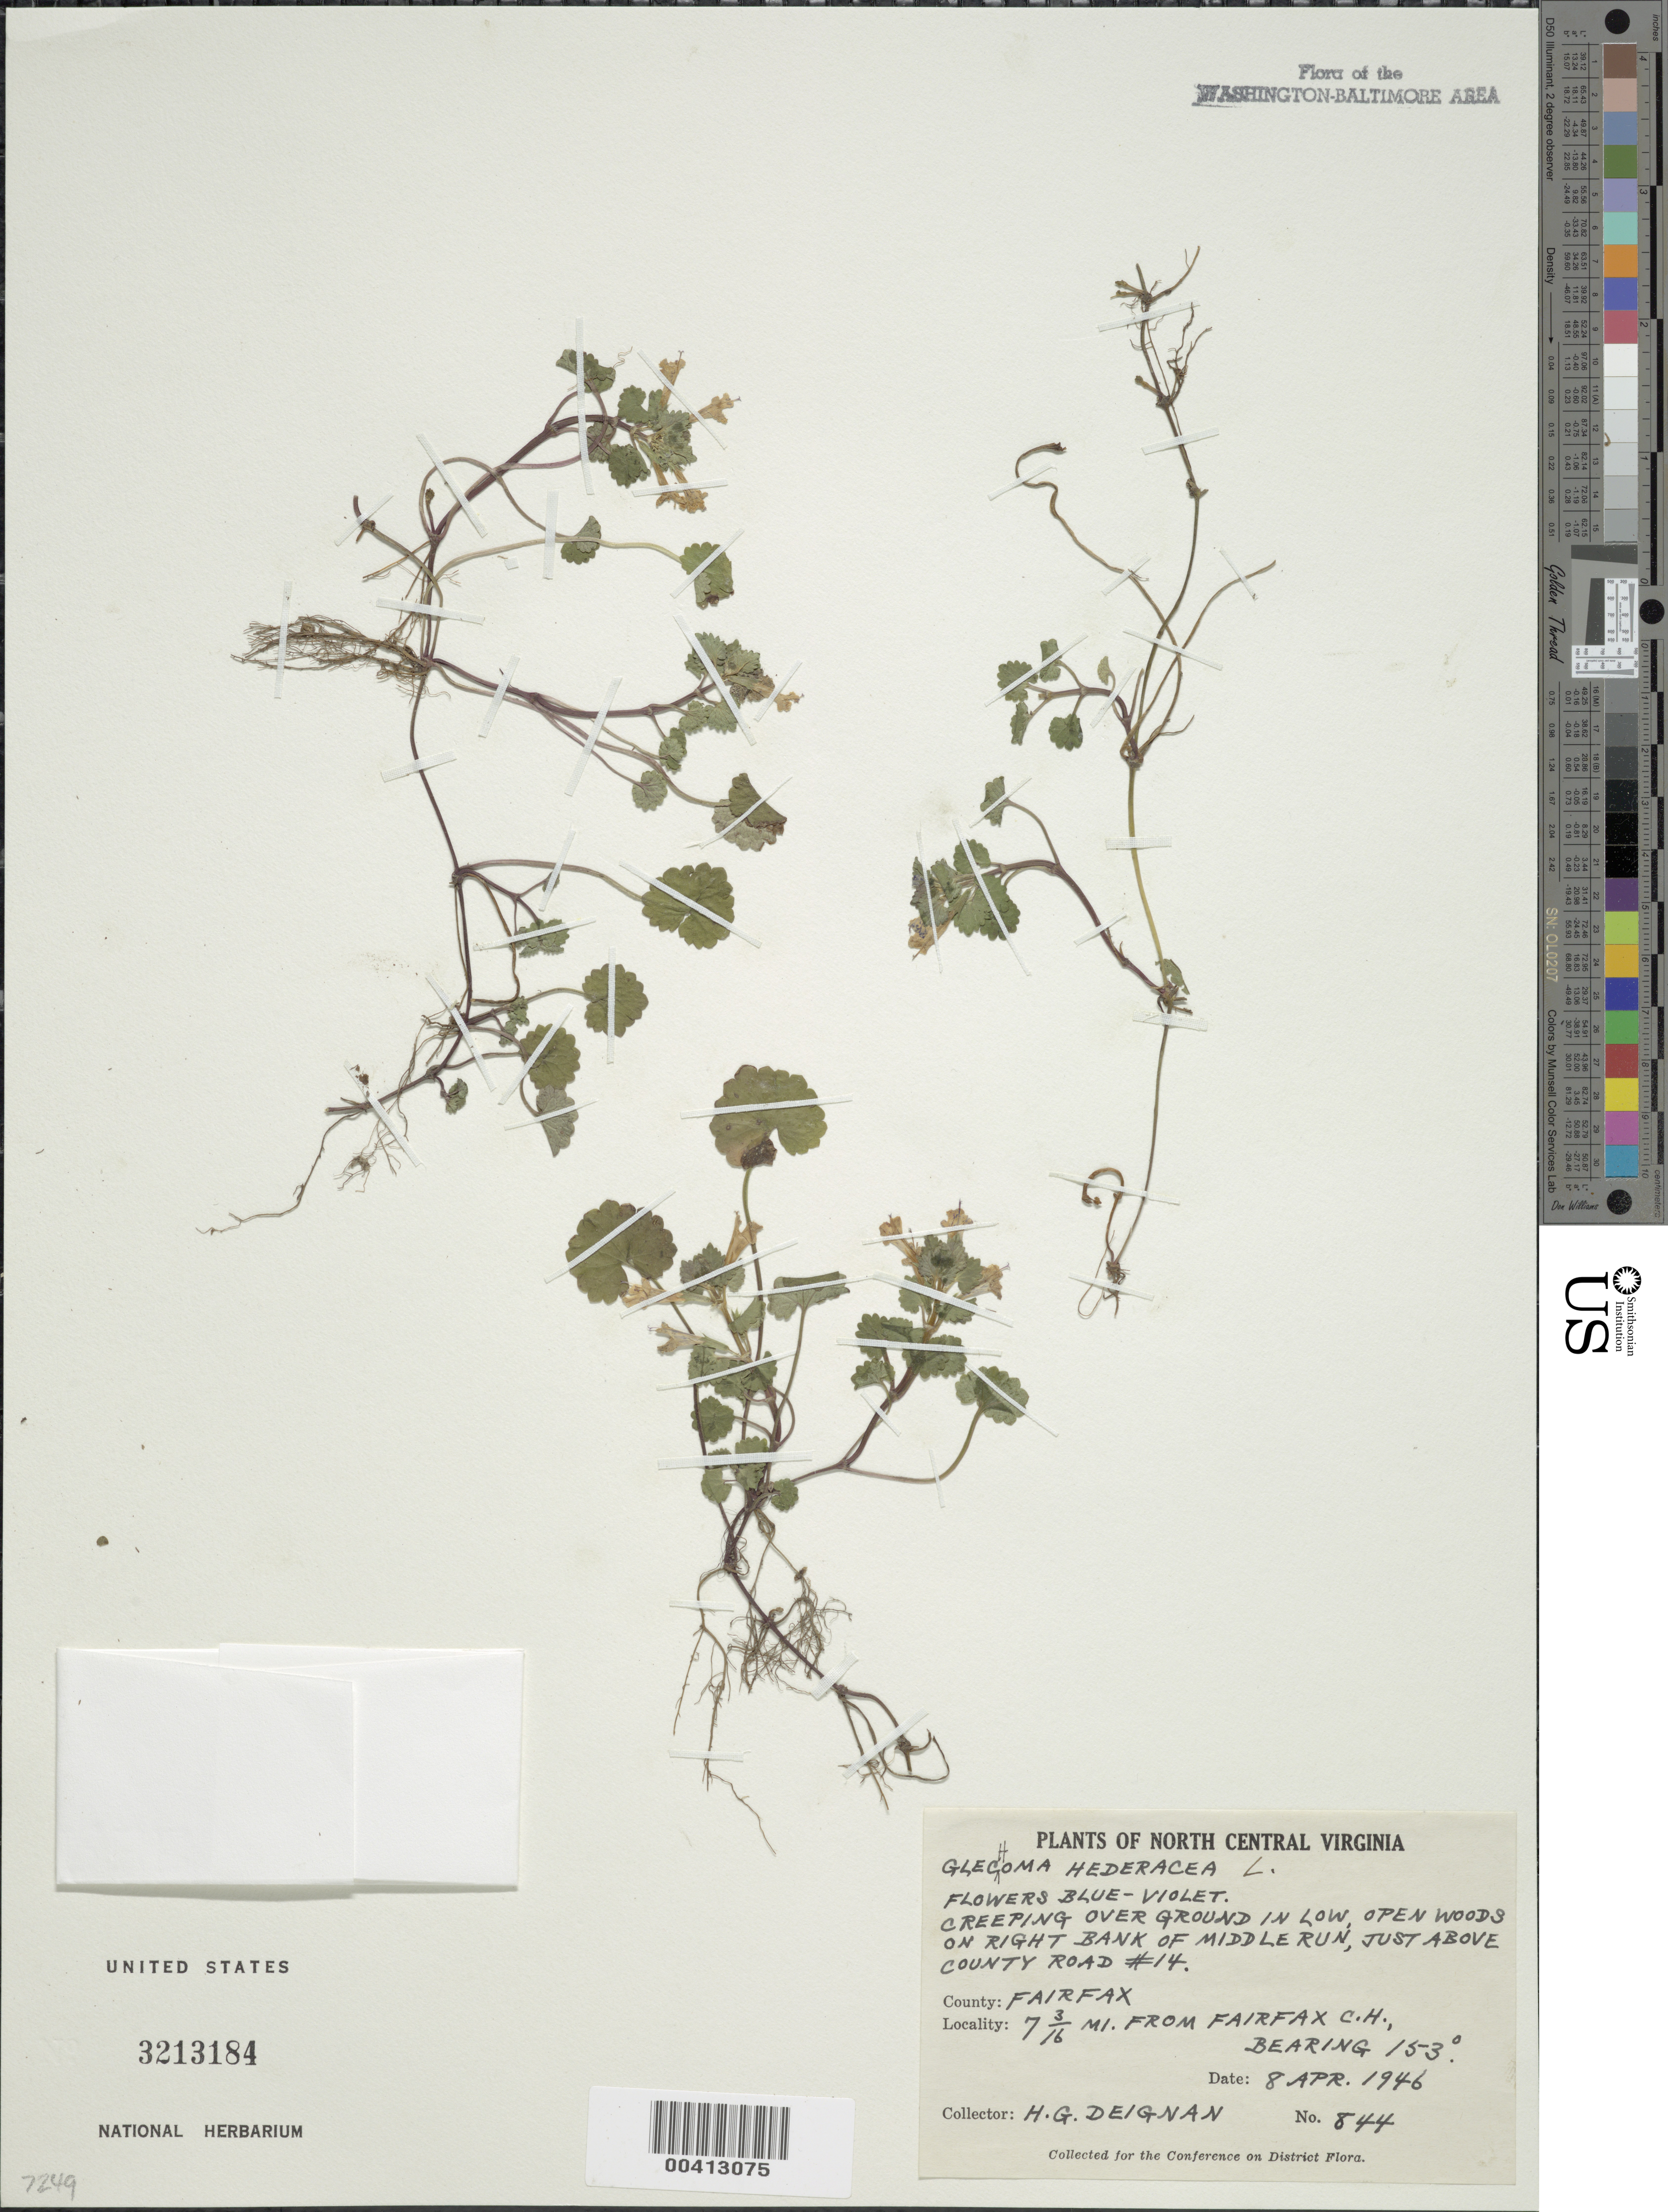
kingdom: Plantae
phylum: Tracheophyta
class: Magnoliopsida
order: Lamiales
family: Lamiaceae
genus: Glechoma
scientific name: Glechoma hederacea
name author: L.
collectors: H. Deignan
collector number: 844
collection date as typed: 08 Apr 1946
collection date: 1946-04-08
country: United States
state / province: Virginia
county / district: Fairfax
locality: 7 3/16 mi. from Fairfax County Courthouse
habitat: In low open woods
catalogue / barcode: US 3213184